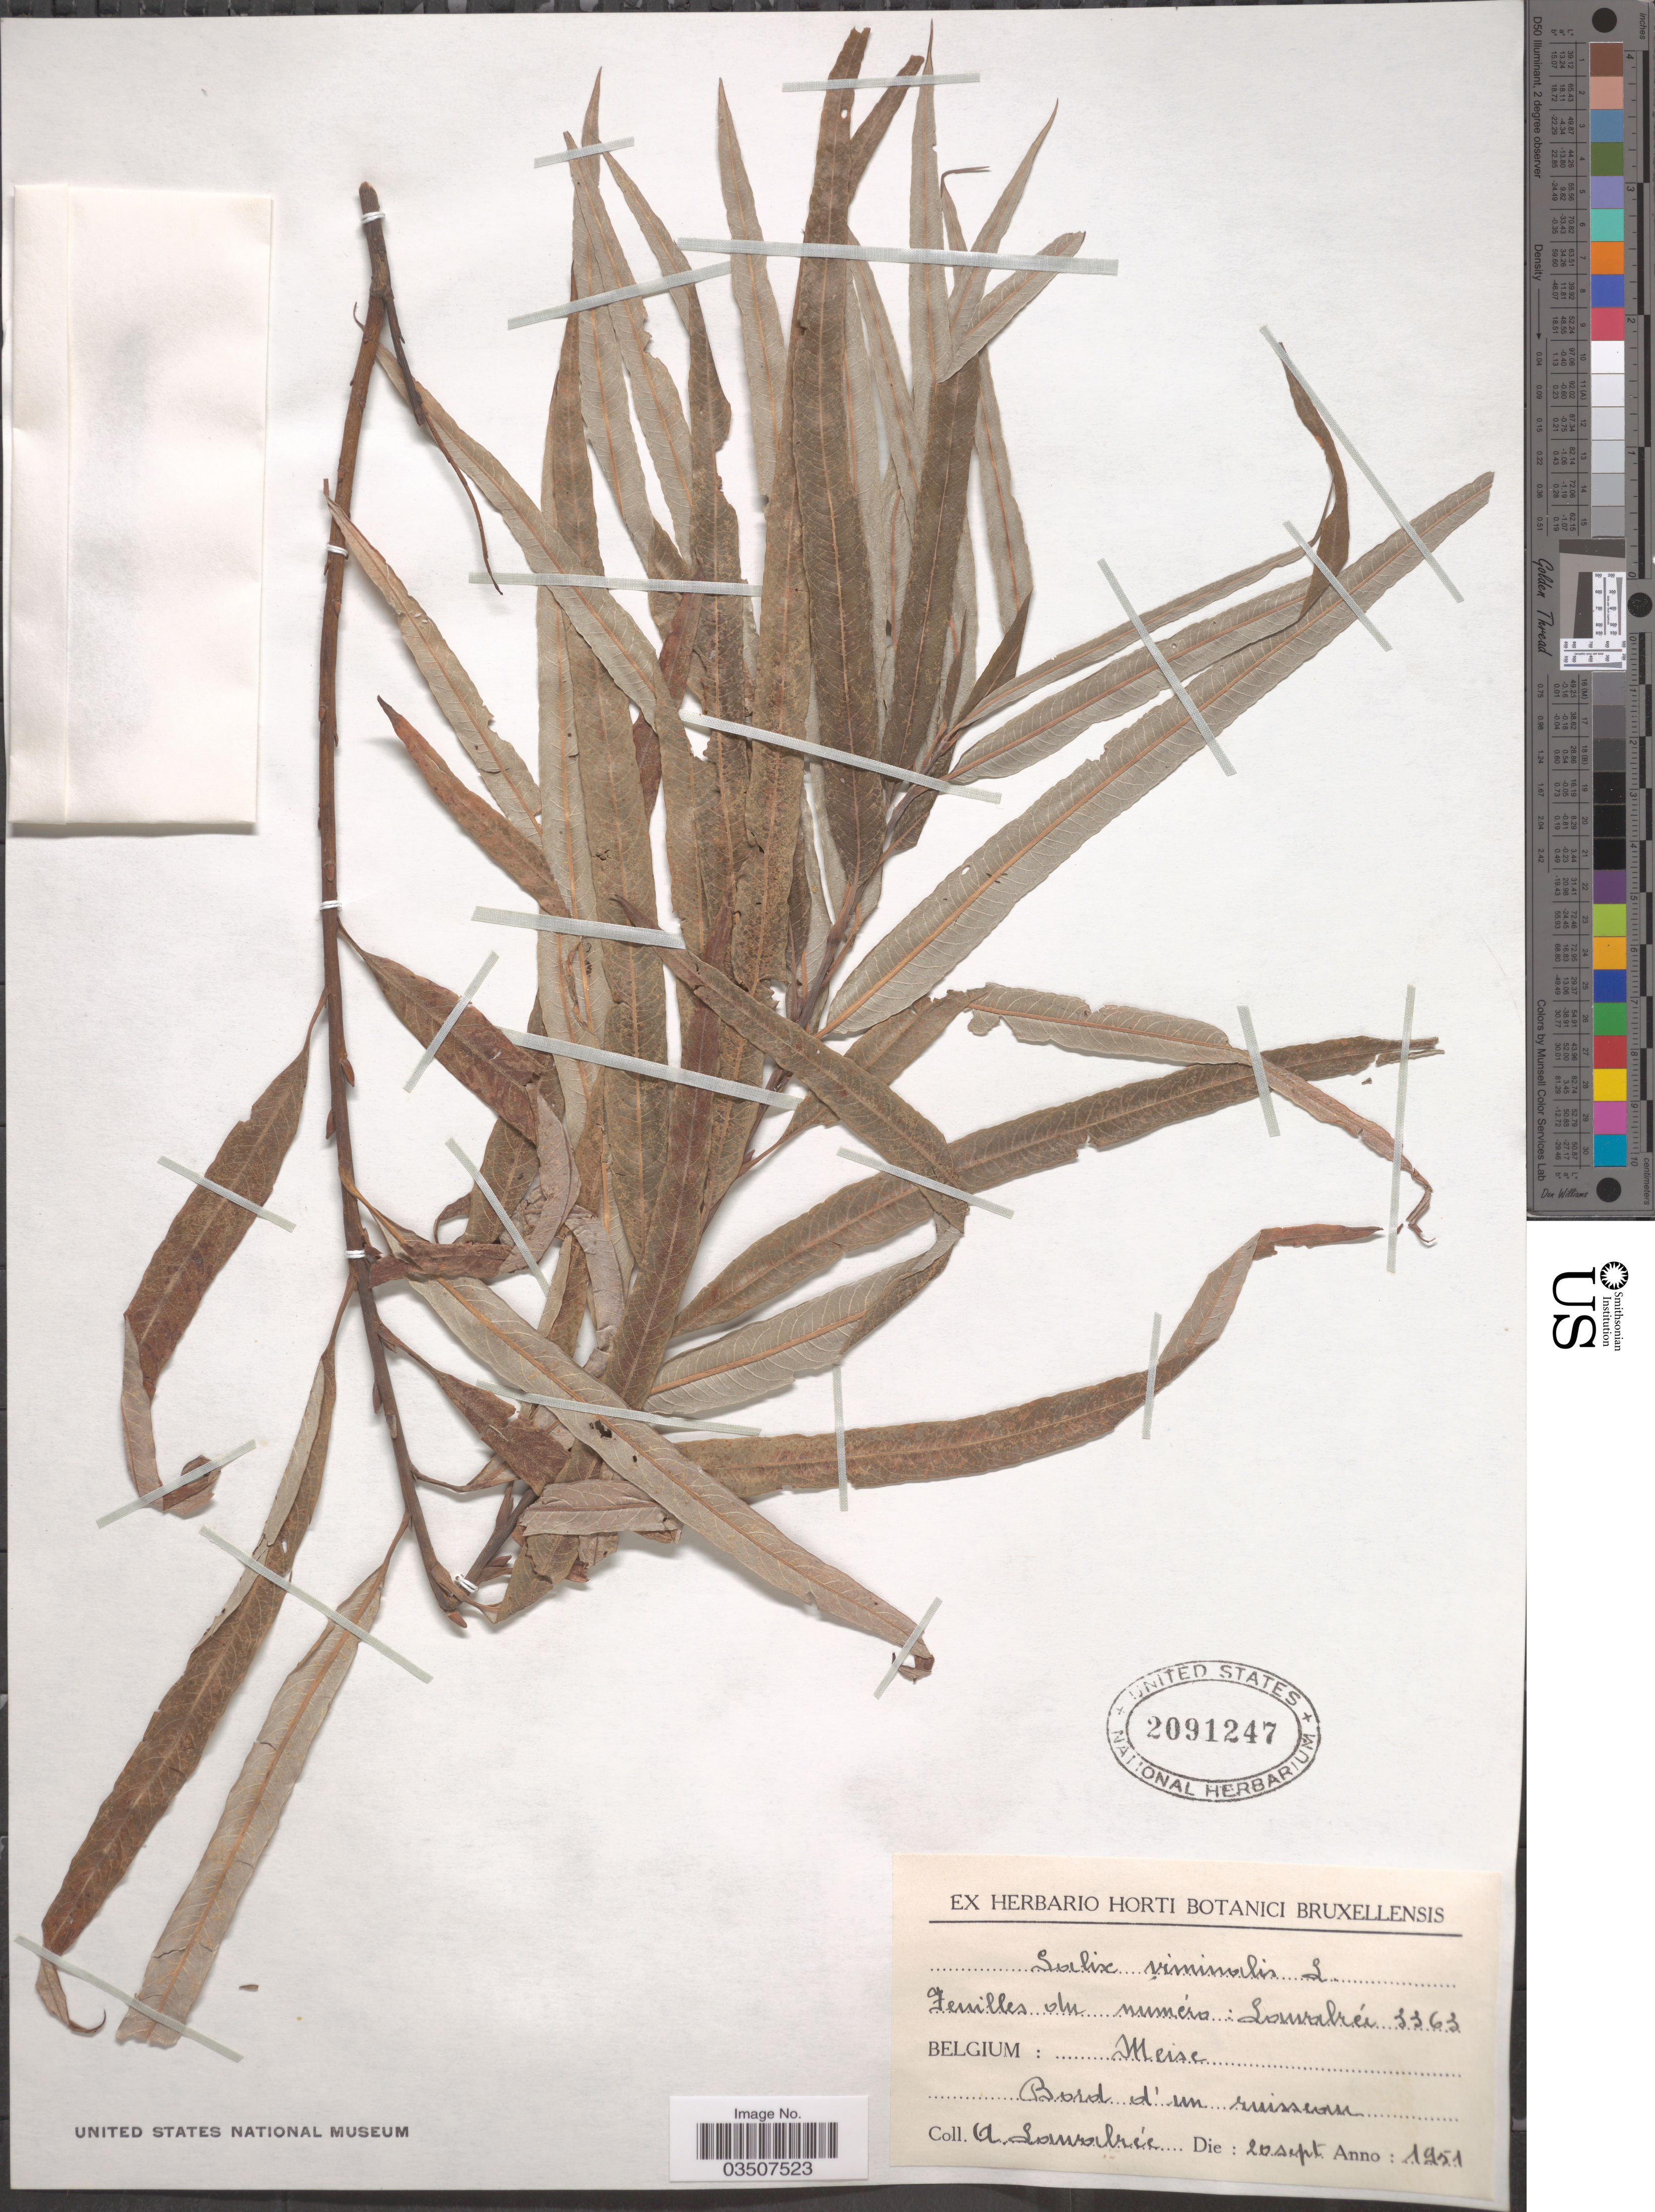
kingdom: Plantae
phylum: Tracheophyta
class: Magnoliopsida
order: Malpighiales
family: Salicaceae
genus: Salix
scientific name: Salix viminalis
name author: L.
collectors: A. G. Lawalrée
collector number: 3363?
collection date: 1951-09-20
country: Belgium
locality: Meise. Bord d'un ruisseau.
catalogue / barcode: US 2091247